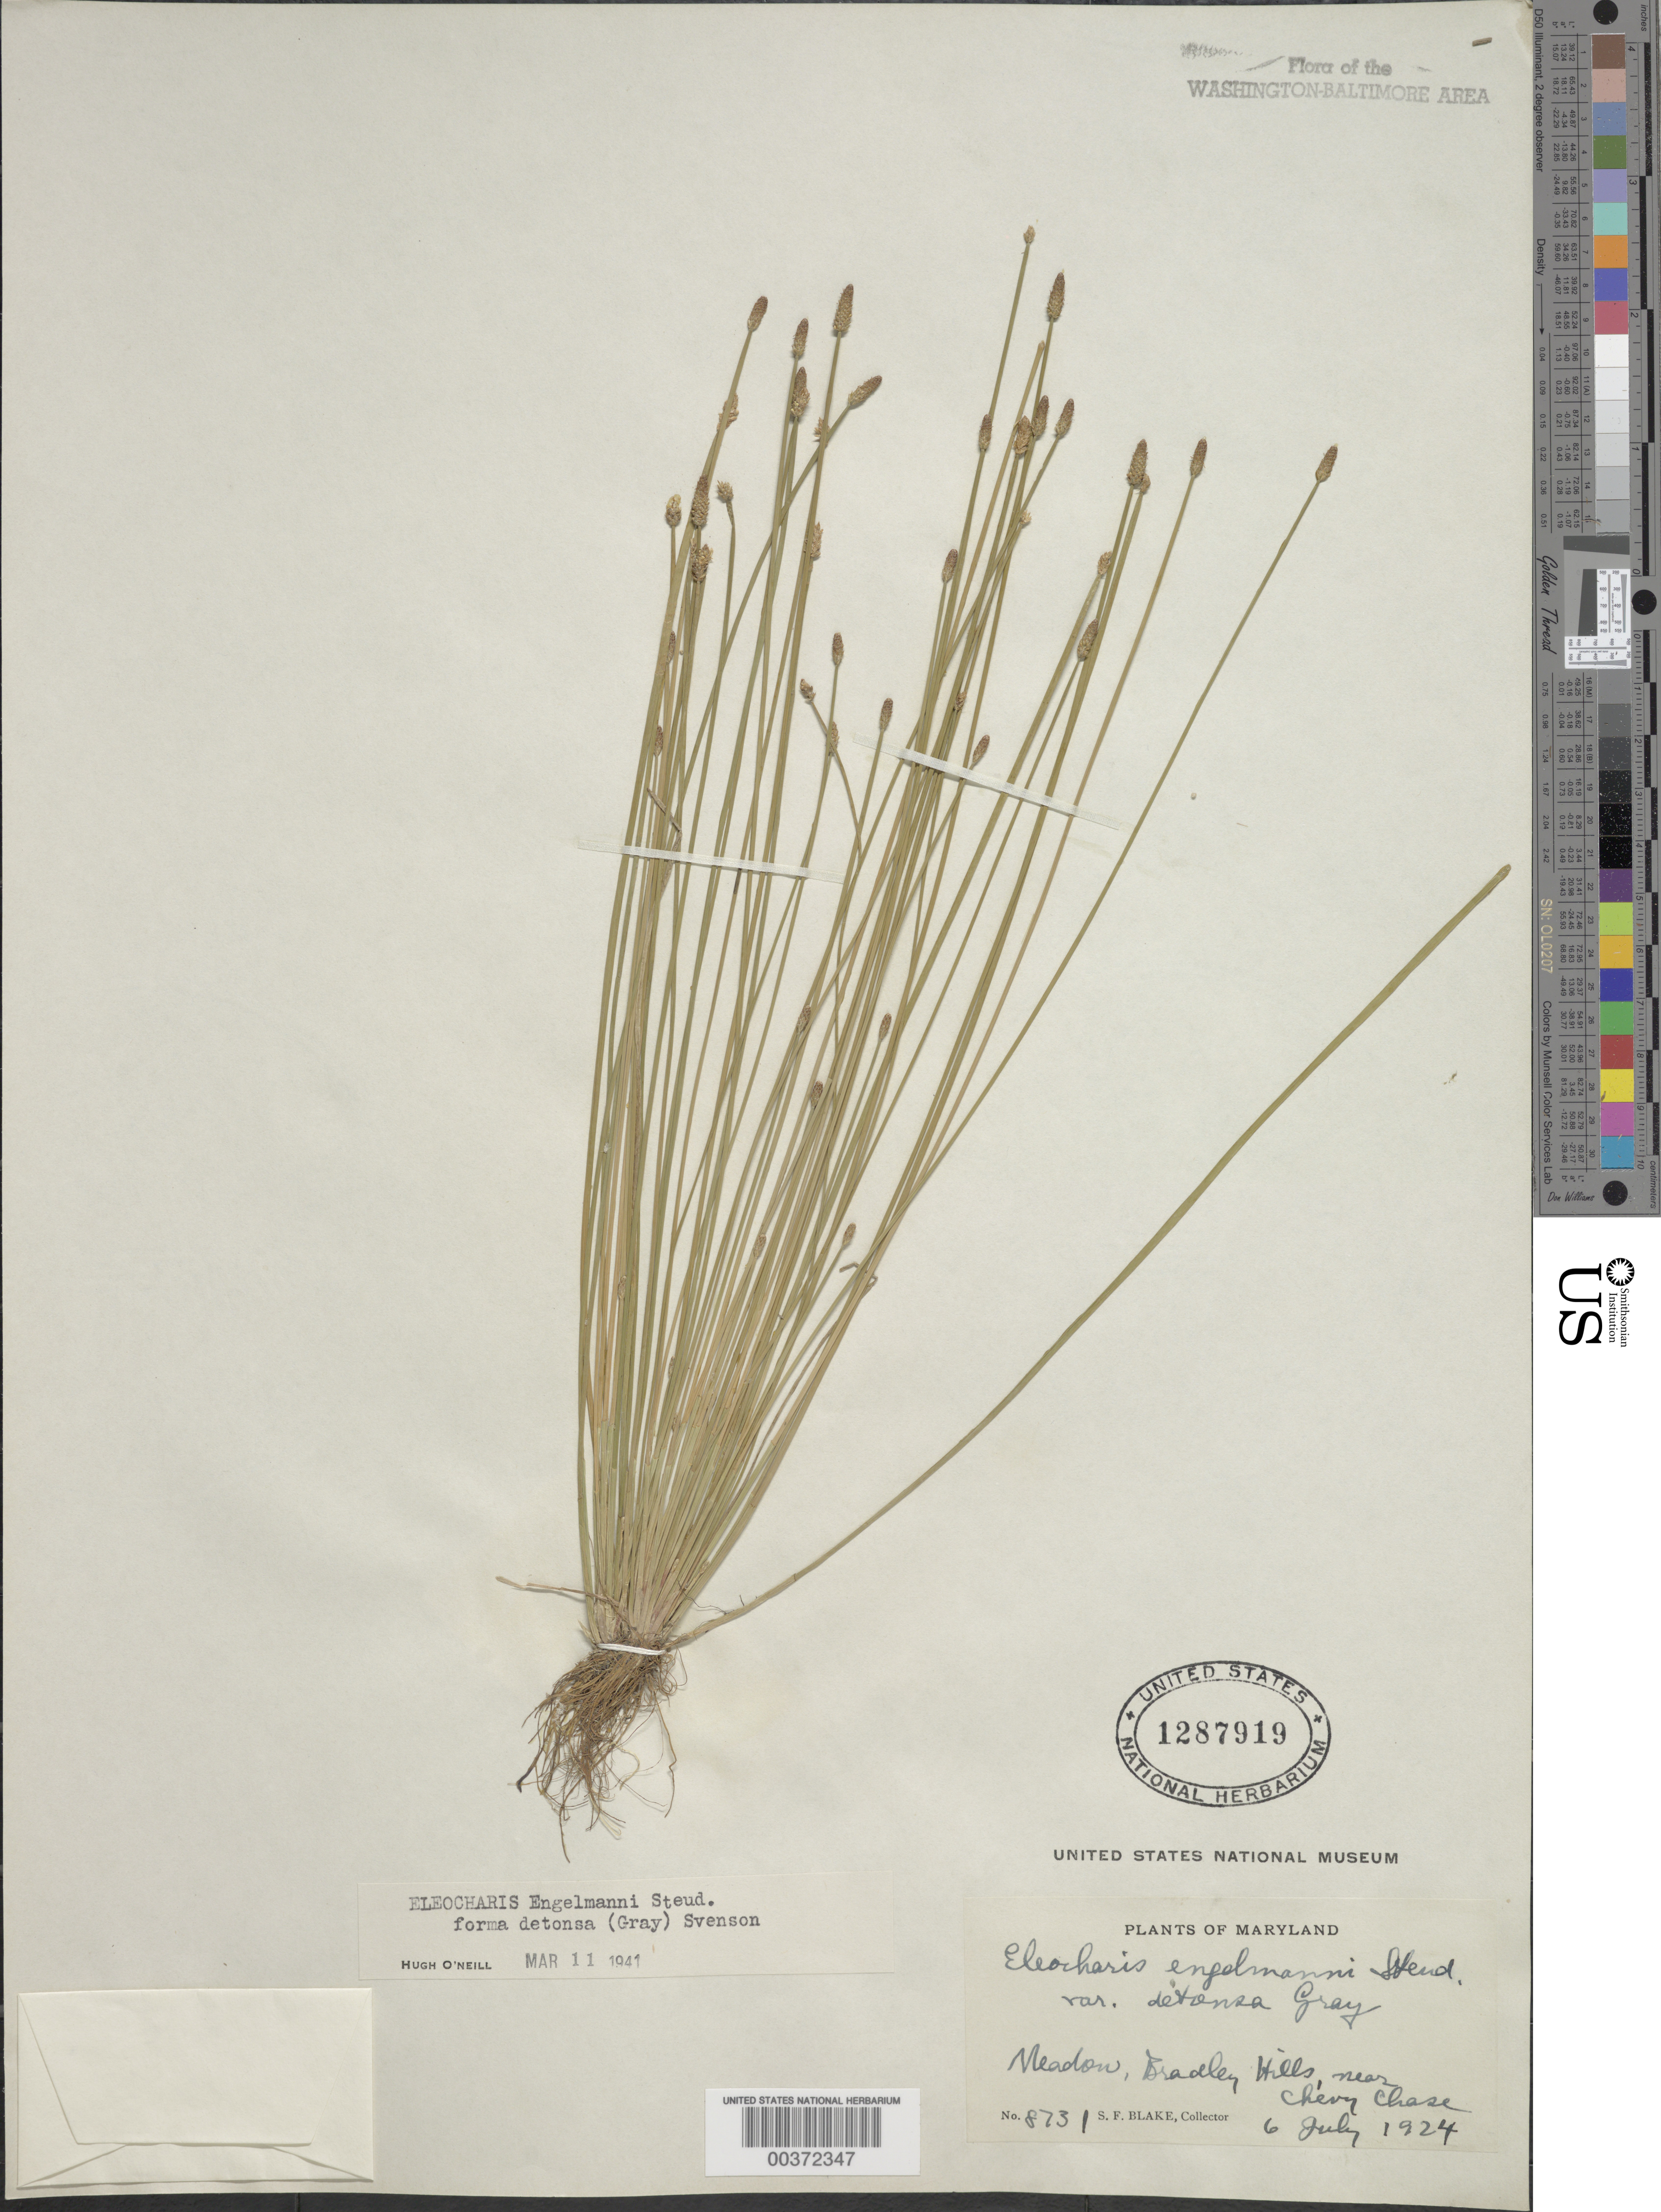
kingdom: Plantae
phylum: Tracheophyta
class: Liliopsida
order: Poales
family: Cyperaceae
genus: Eleocharis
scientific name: Eleocharis engelmannii f. detonsa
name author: (A. Gray) Svenson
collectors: S. Blake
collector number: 8731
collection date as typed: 06 Jul 1924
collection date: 1924-07-06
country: United States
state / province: Maryland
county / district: Montgomery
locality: Bradley Hills, Chevy Chase vicinity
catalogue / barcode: US 1287919